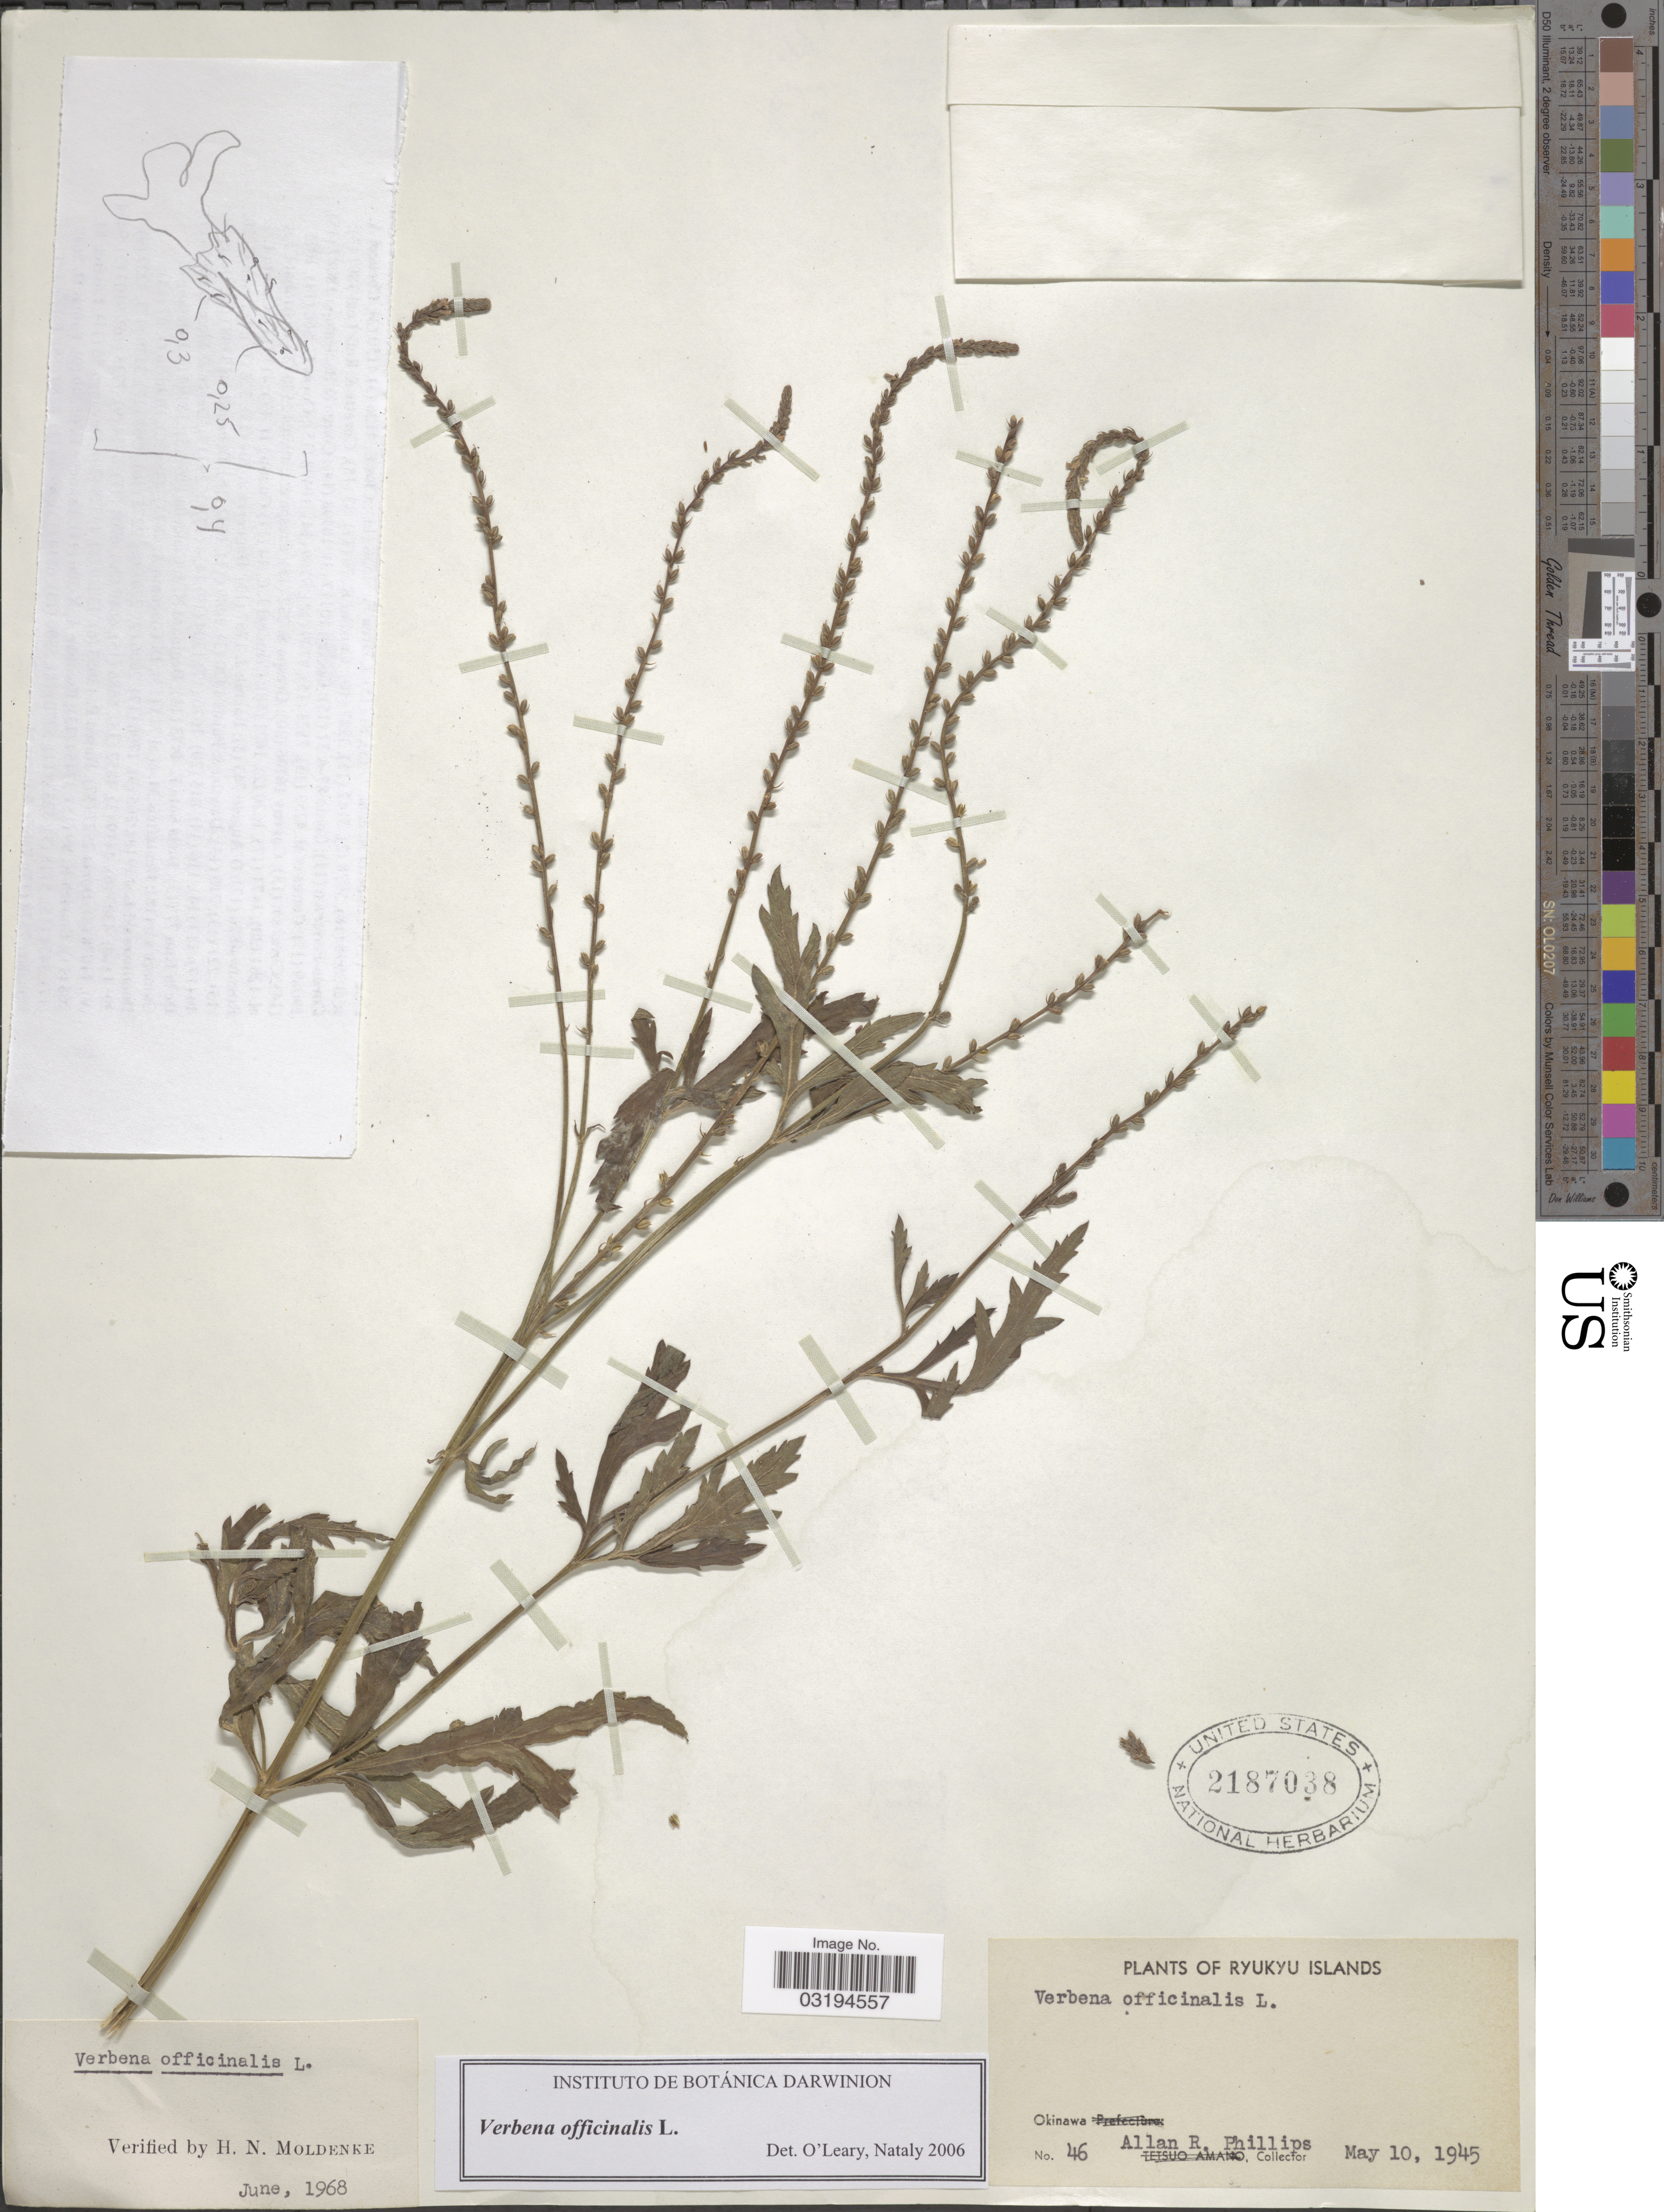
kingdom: Plantae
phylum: Tracheophyta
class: Magnoliopsida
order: Lamiales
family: Verbenaceae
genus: Verbena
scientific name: Verbena officinalis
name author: L.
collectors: A. R. Phillips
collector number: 46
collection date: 1945-05-10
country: Japan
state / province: Okinawa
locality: Ryukyu Islands.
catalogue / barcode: US 2187038